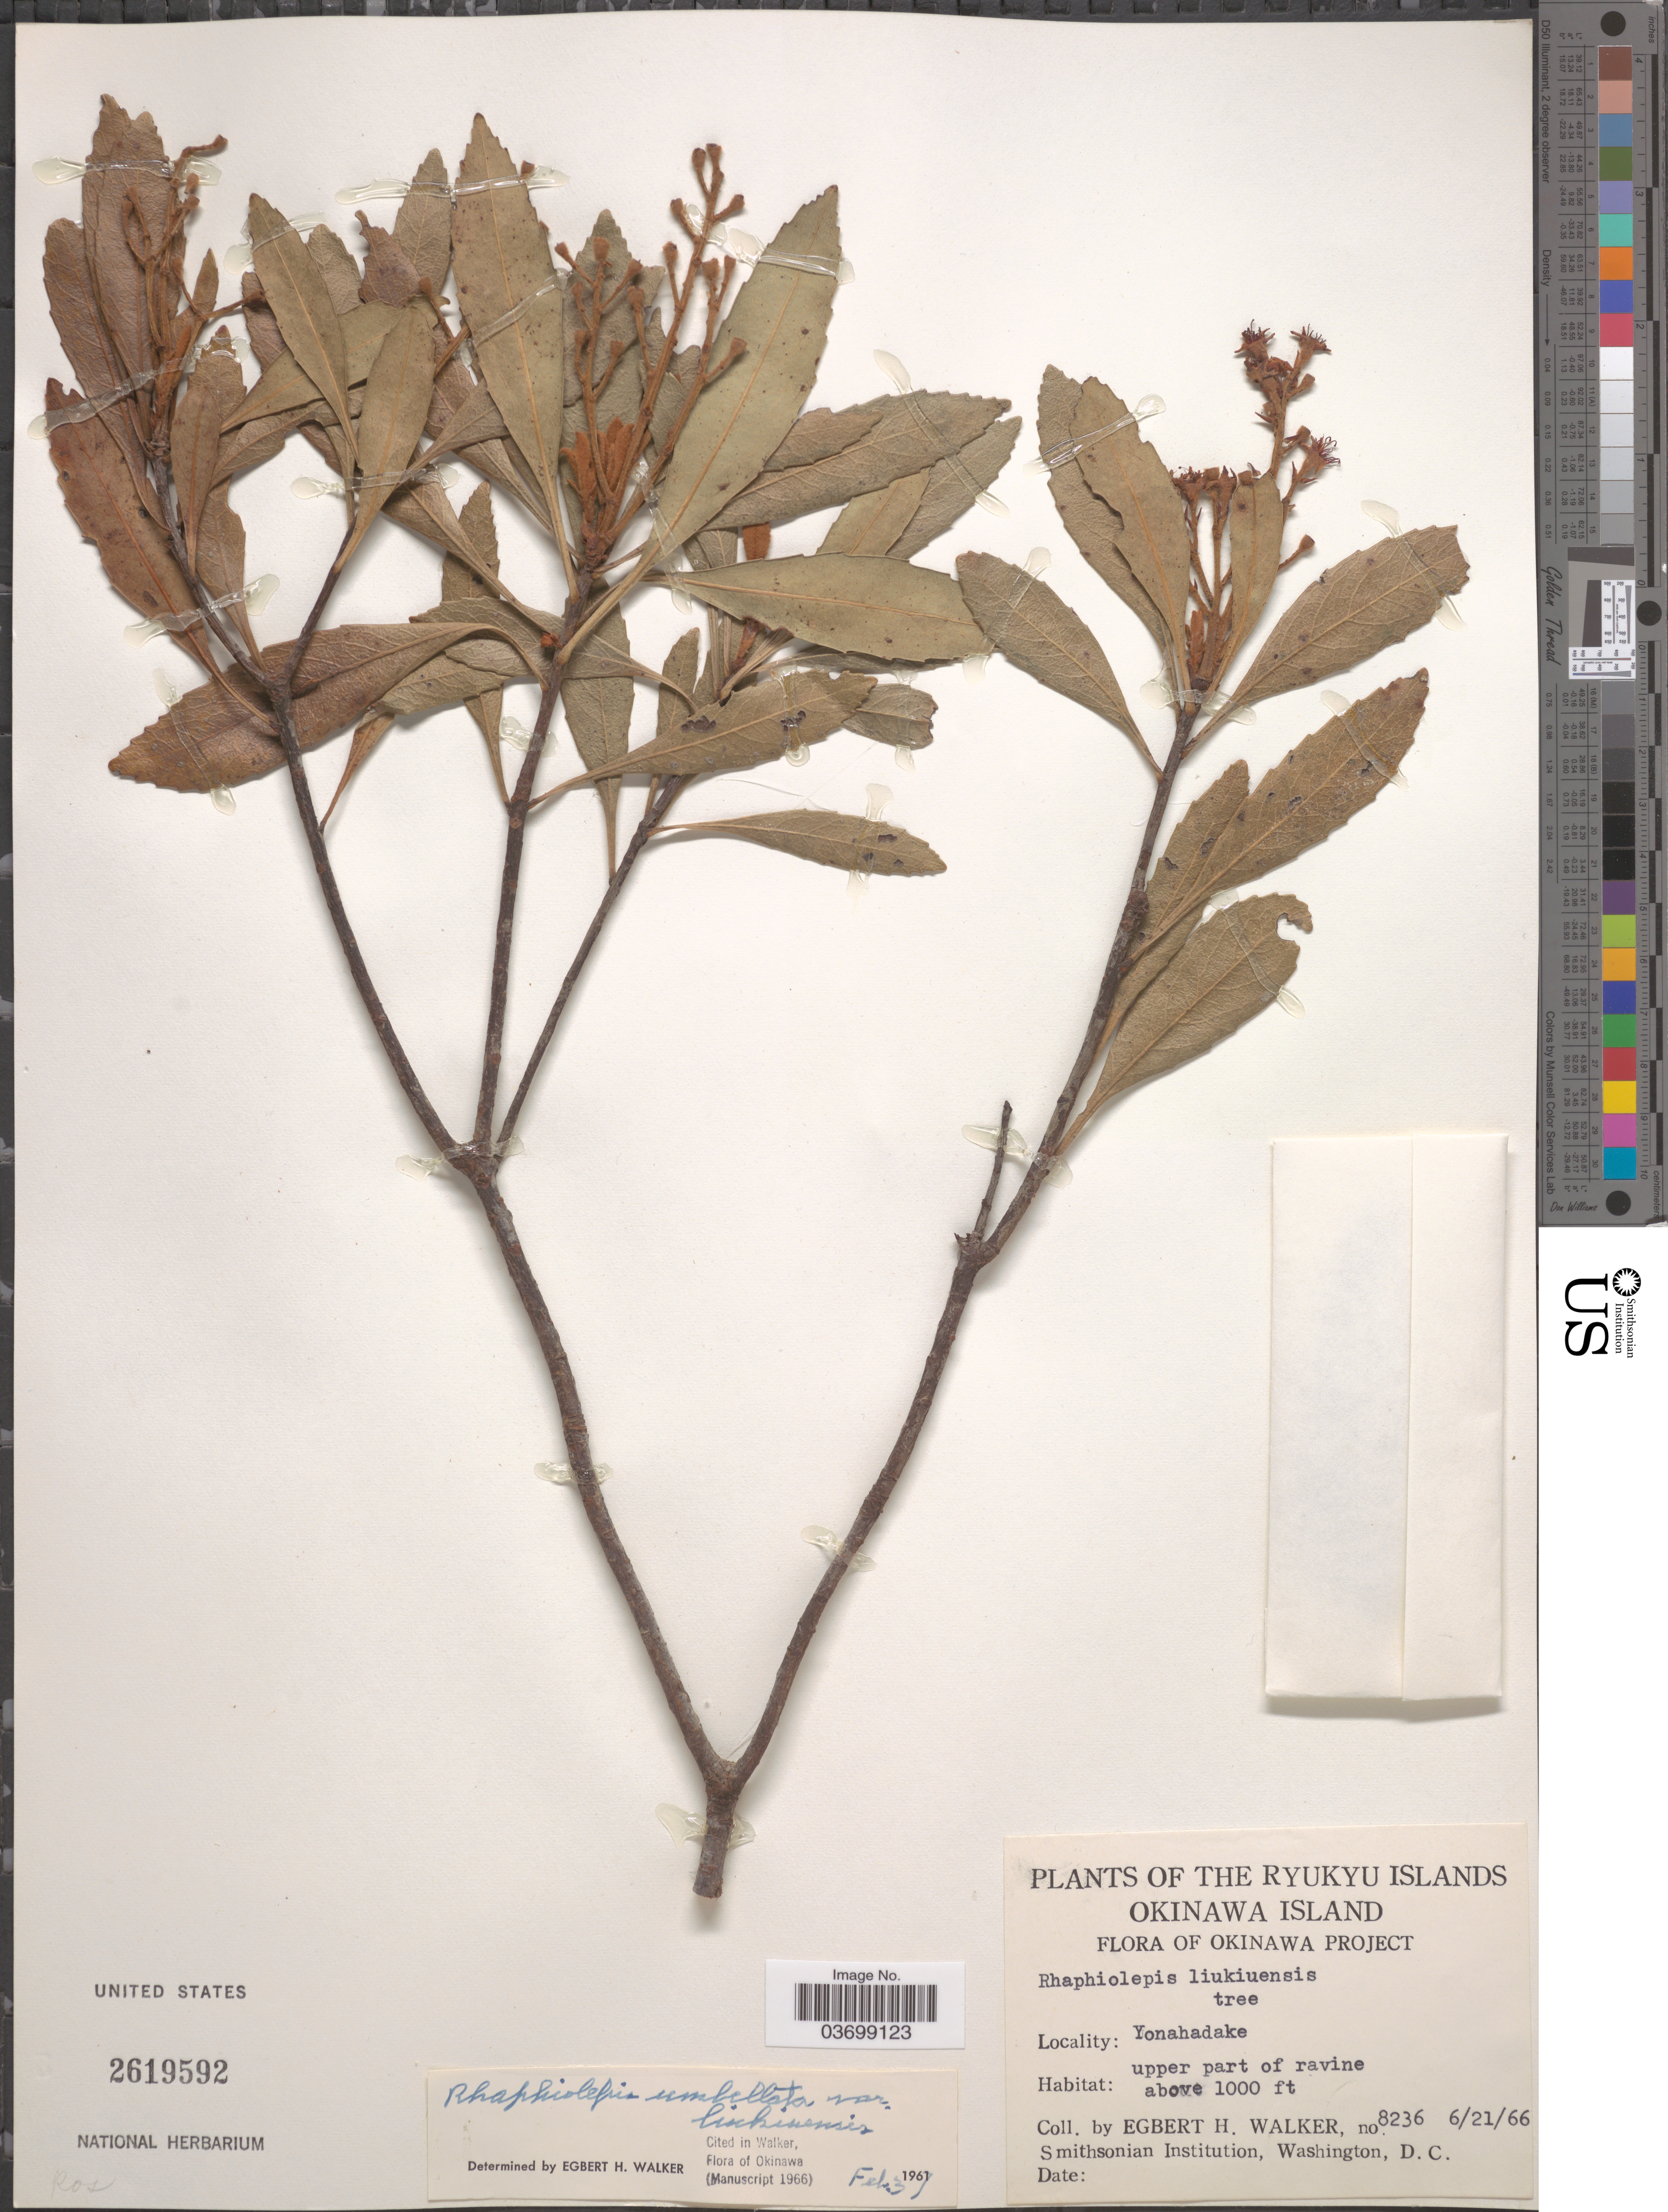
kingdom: Plantae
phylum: Tracheophyta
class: Magnoliopsida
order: Rosales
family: Rosaceae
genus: Rhaphiolepis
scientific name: Rhaphiolepis umbellata var. liukiuensis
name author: Koidz.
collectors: E. H. Walker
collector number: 8236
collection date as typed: Transcribed d/m/y: 21/6/66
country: Japan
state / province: Okinawa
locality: The ryukyu Islands. Okinawa Island. Okinawa Project. Yonahadake.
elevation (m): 305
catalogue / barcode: US 2619592